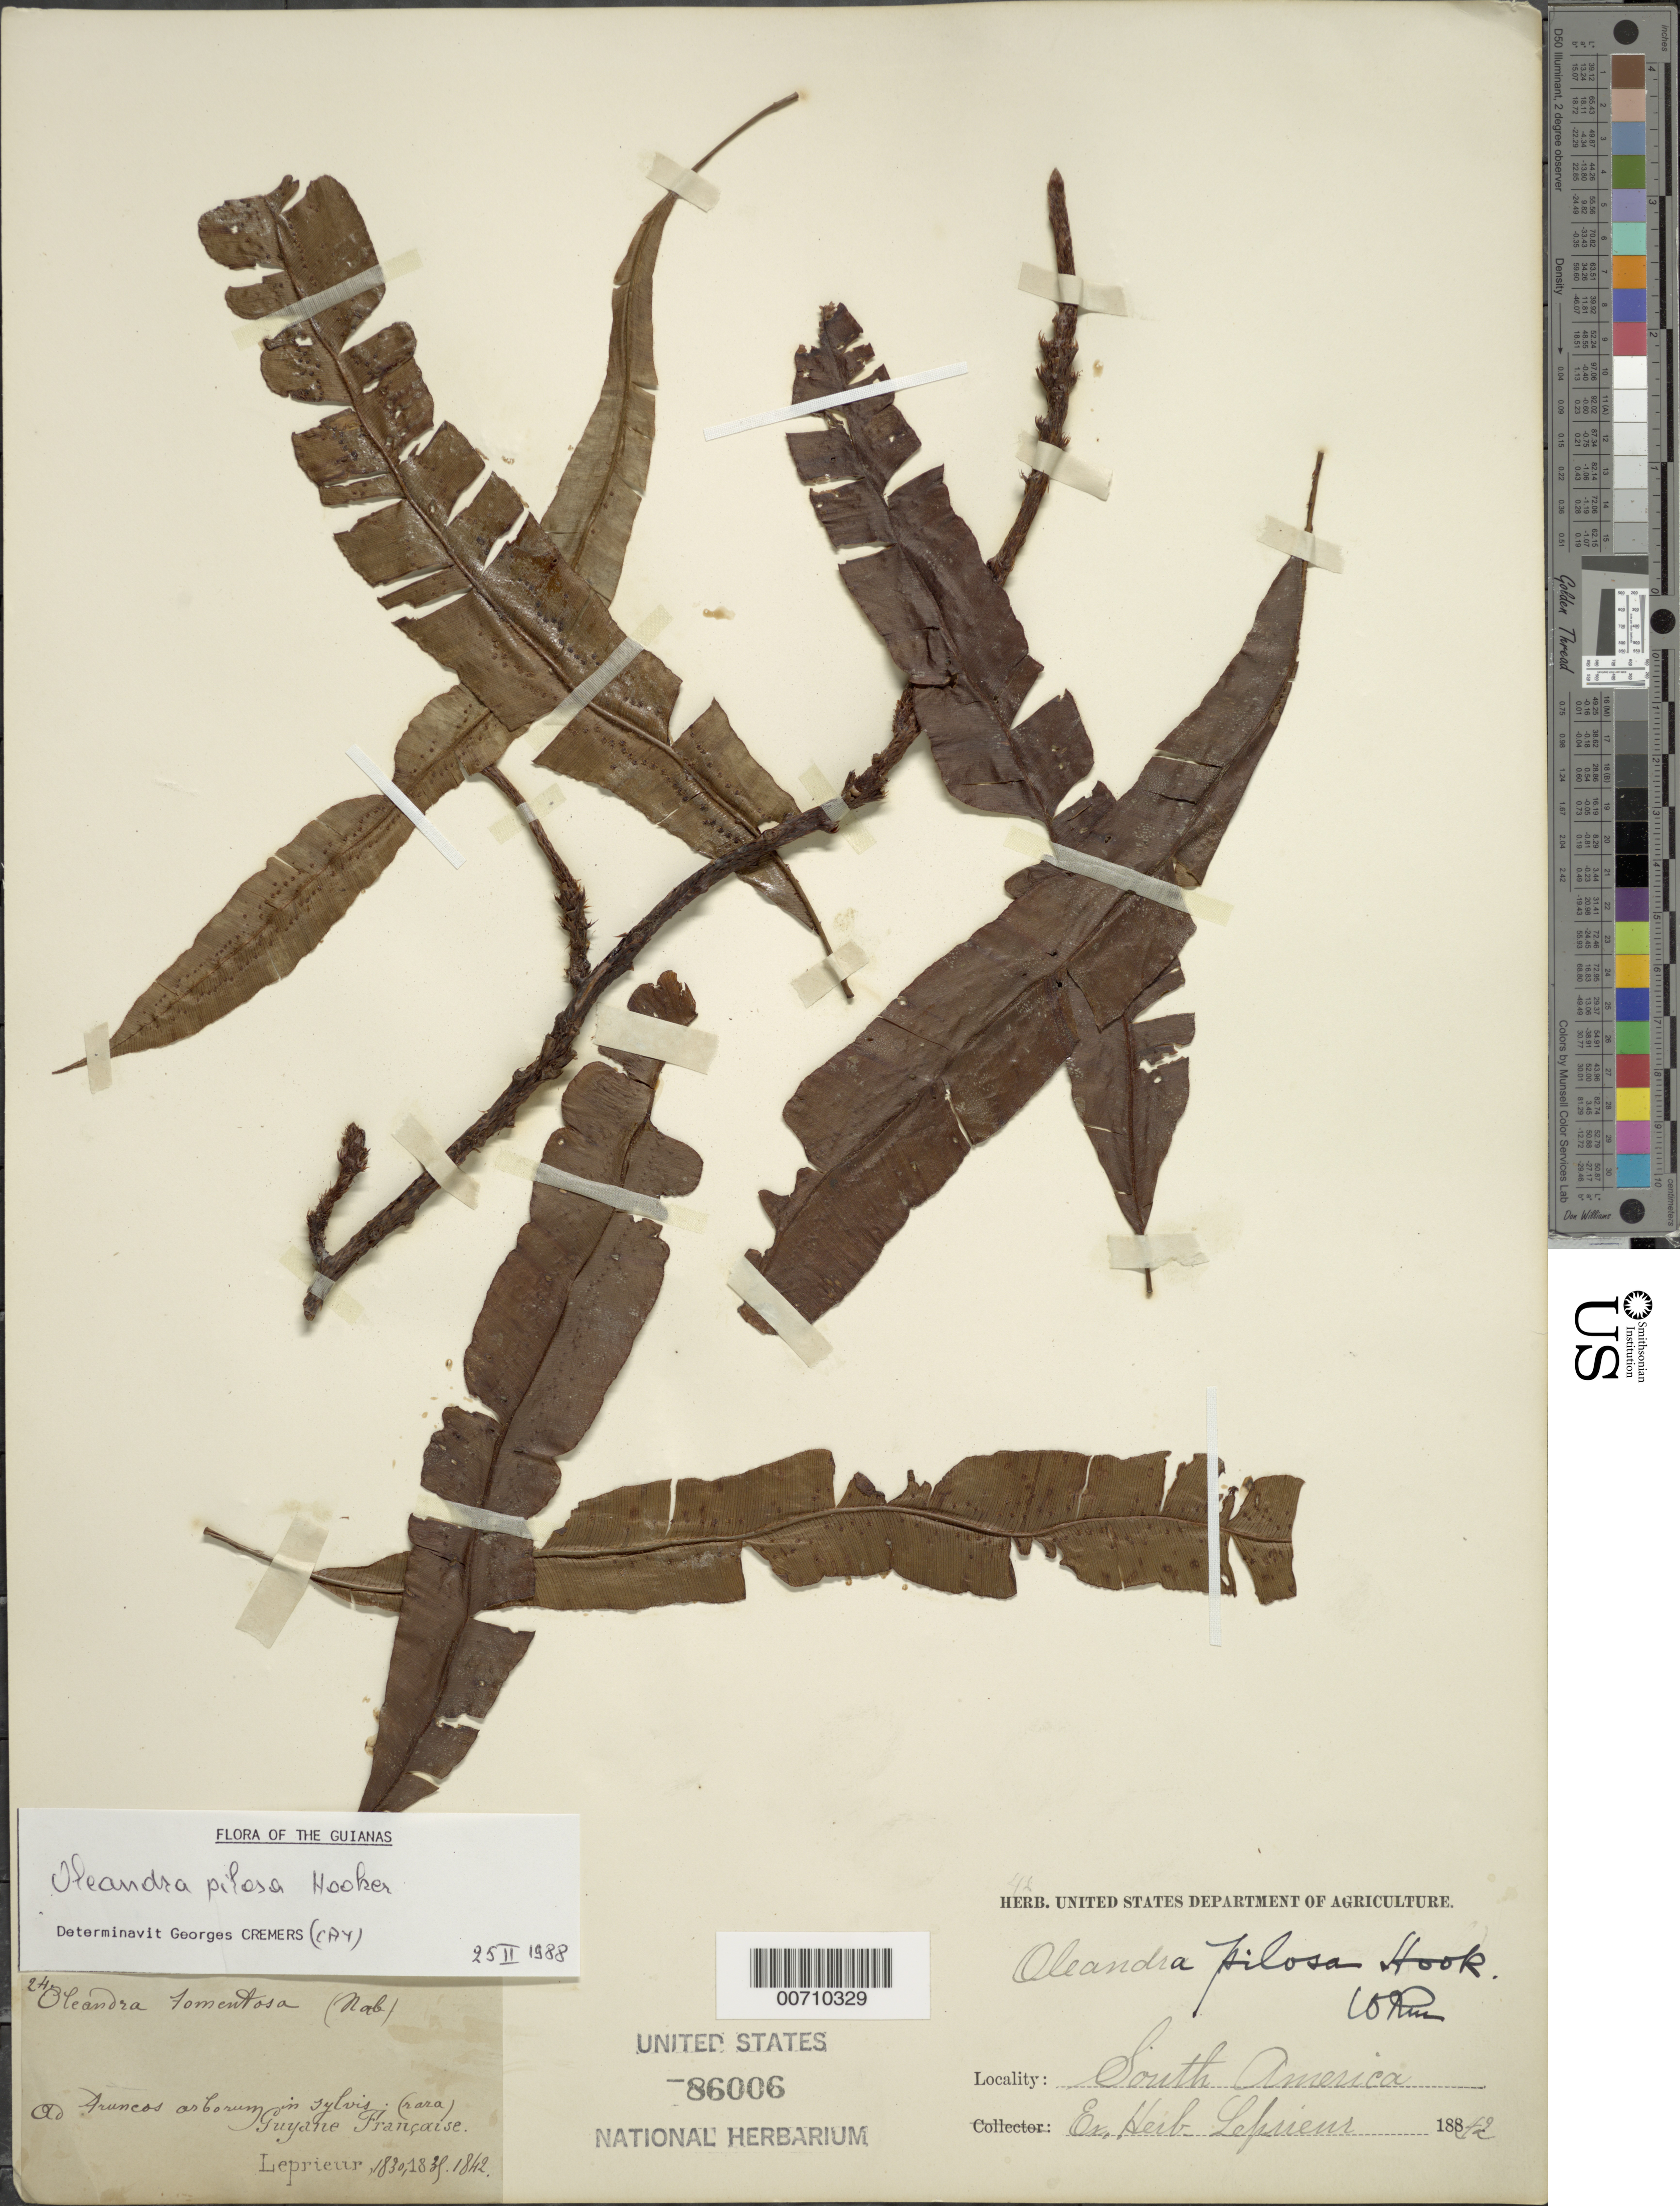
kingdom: Plantae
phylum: Tracheophyta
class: Polypodiopsida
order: Polypodiales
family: Oleandraceae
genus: Oleandra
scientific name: Oleandra pilosa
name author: Hook.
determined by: Cremers, Georges A.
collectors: F. M. R. Leprieur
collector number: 24 ?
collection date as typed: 1830 to 1831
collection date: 1830/1831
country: French Guiana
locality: In siccis ad amnez Quessa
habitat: Aruncos arborum in sylvis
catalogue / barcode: US 86006